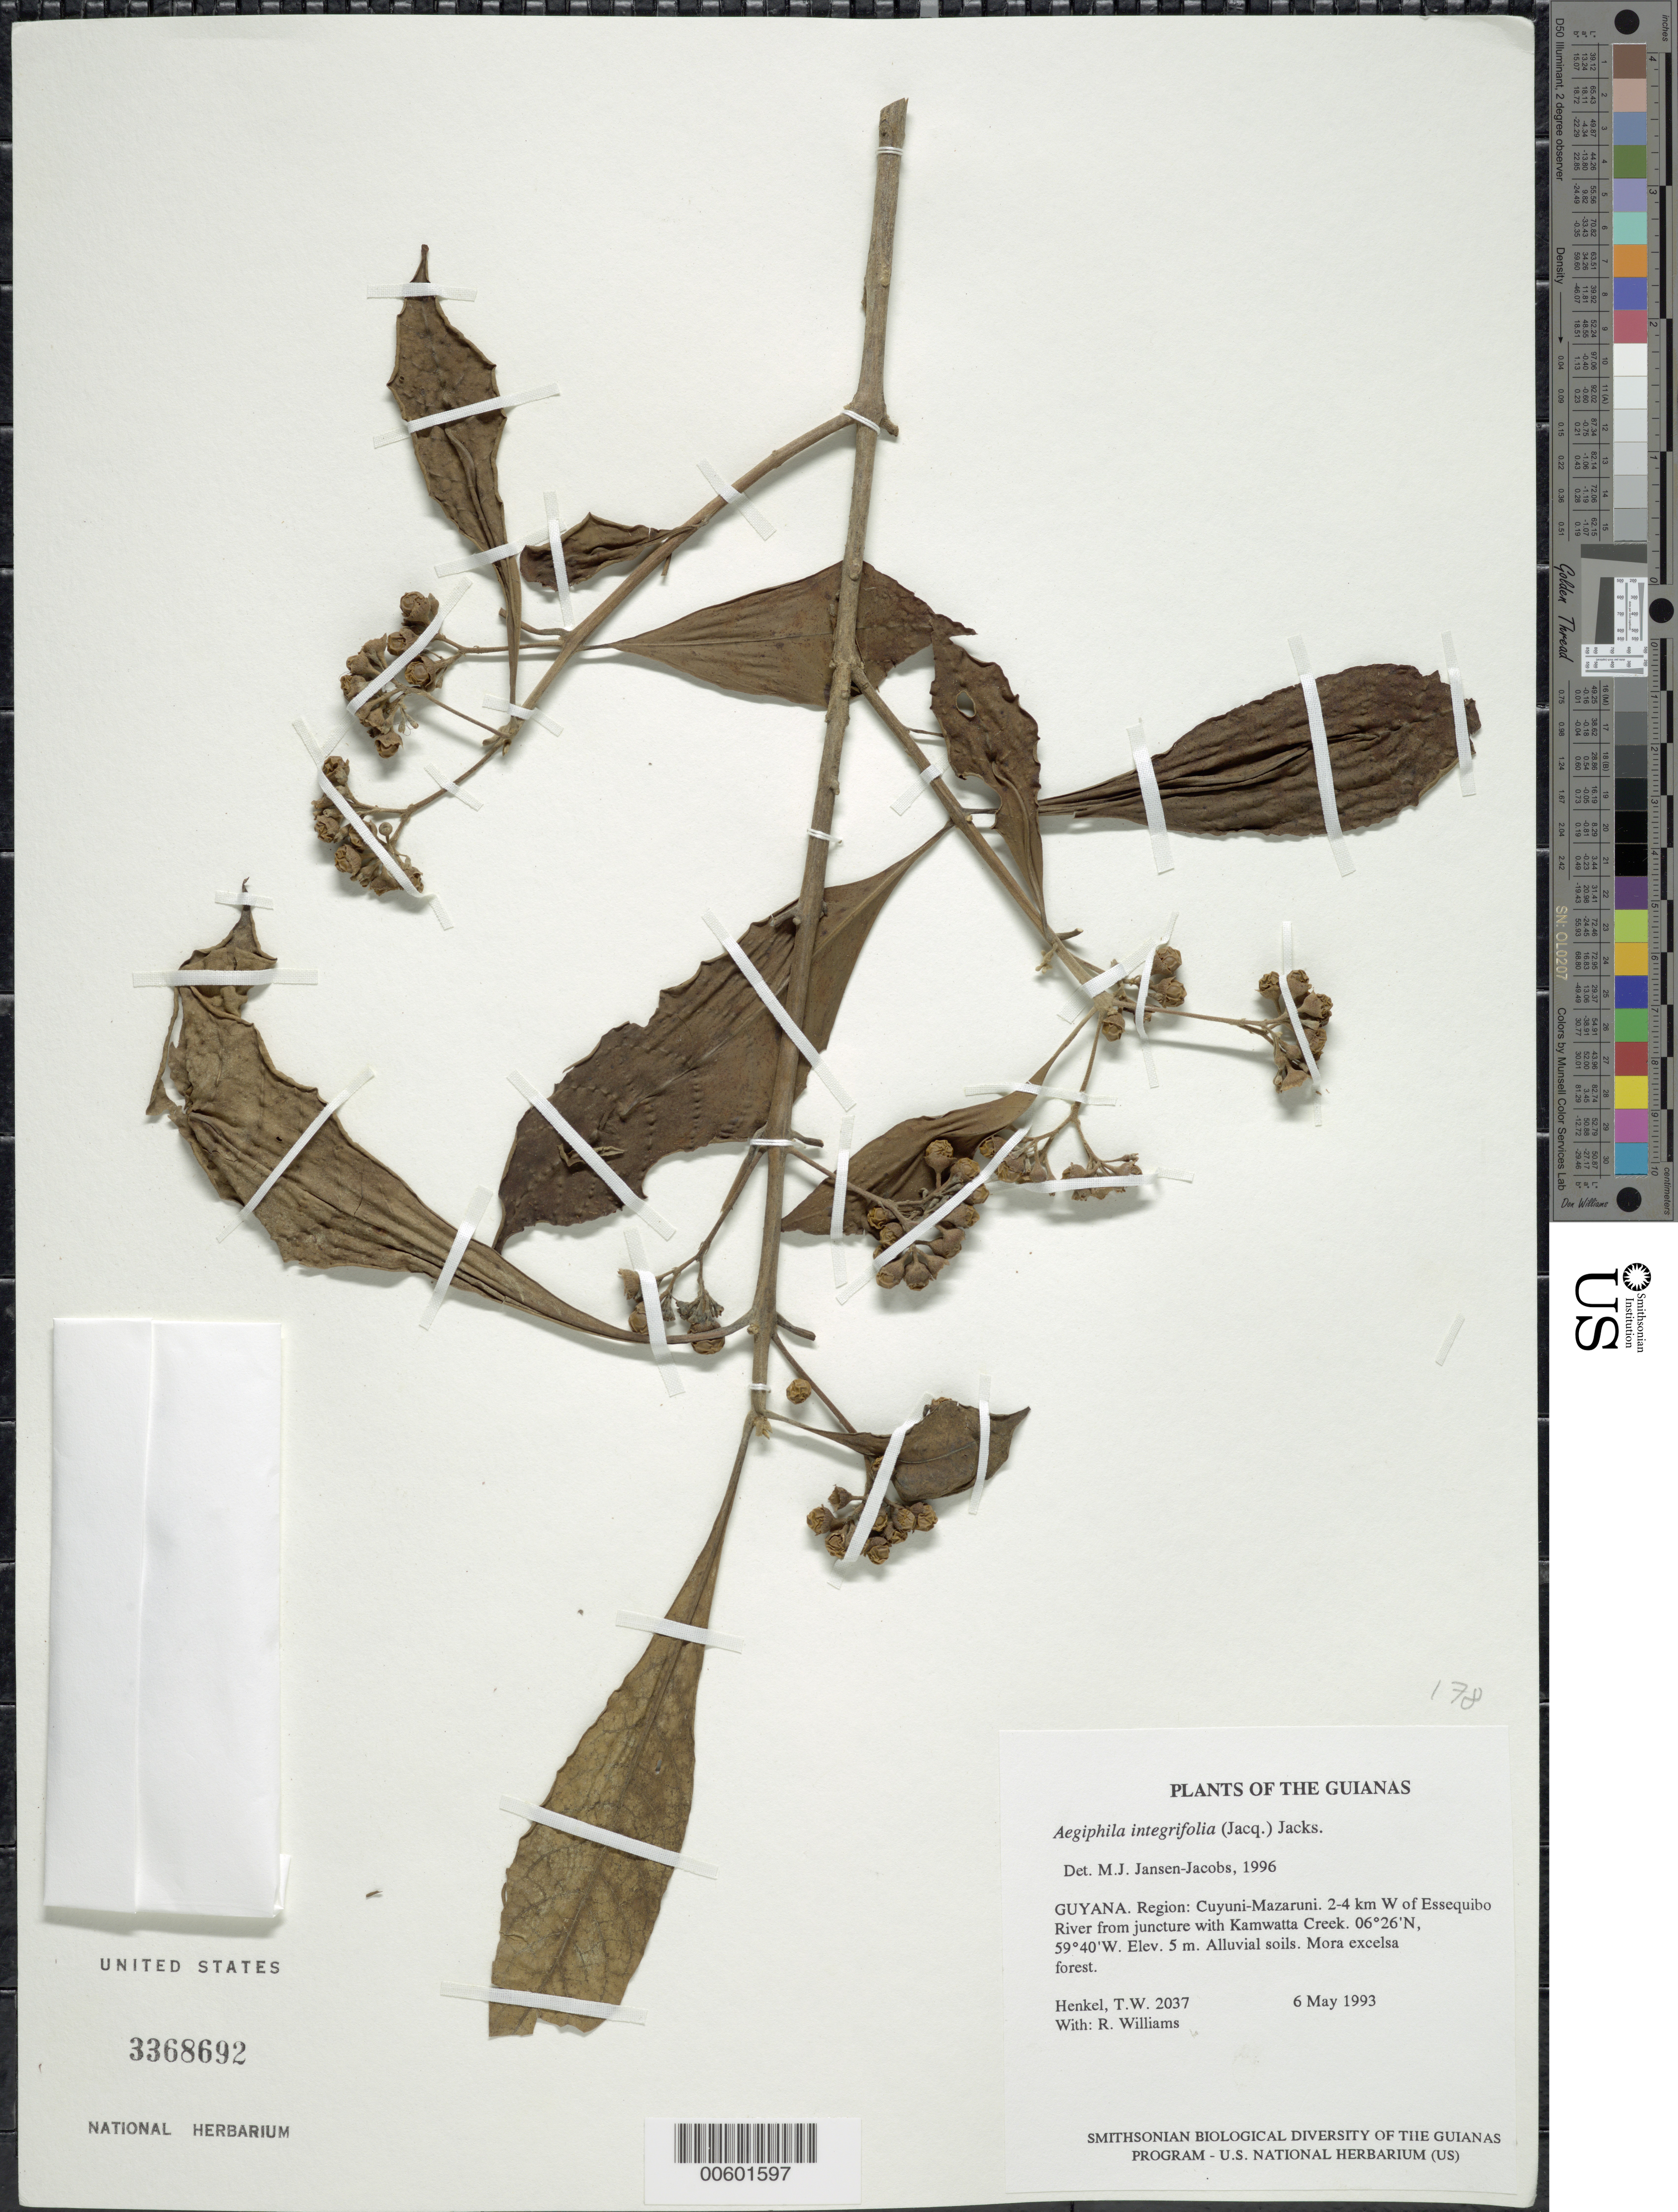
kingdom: Plantae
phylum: Tracheophyta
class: Magnoliopsida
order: Lamiales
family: Lamiaceae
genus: Aegiphila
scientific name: Aegiphila integrifolia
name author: (Jacq.) B.D. Jacks.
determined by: Jansen-Jacobs, M. J., (U), Nationaal Herbarium Nederland, Utrecht University branch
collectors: T. Henkel & R. Williams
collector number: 2037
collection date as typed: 6 May 1993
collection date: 1993-05-06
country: Guyana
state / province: Cuyuni-Mazaruni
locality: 2-4 km W of Essequibo River from juncture with Kamwatta Creek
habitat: Alluvial soils. Mora excelsa forest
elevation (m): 5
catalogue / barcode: US 3368692